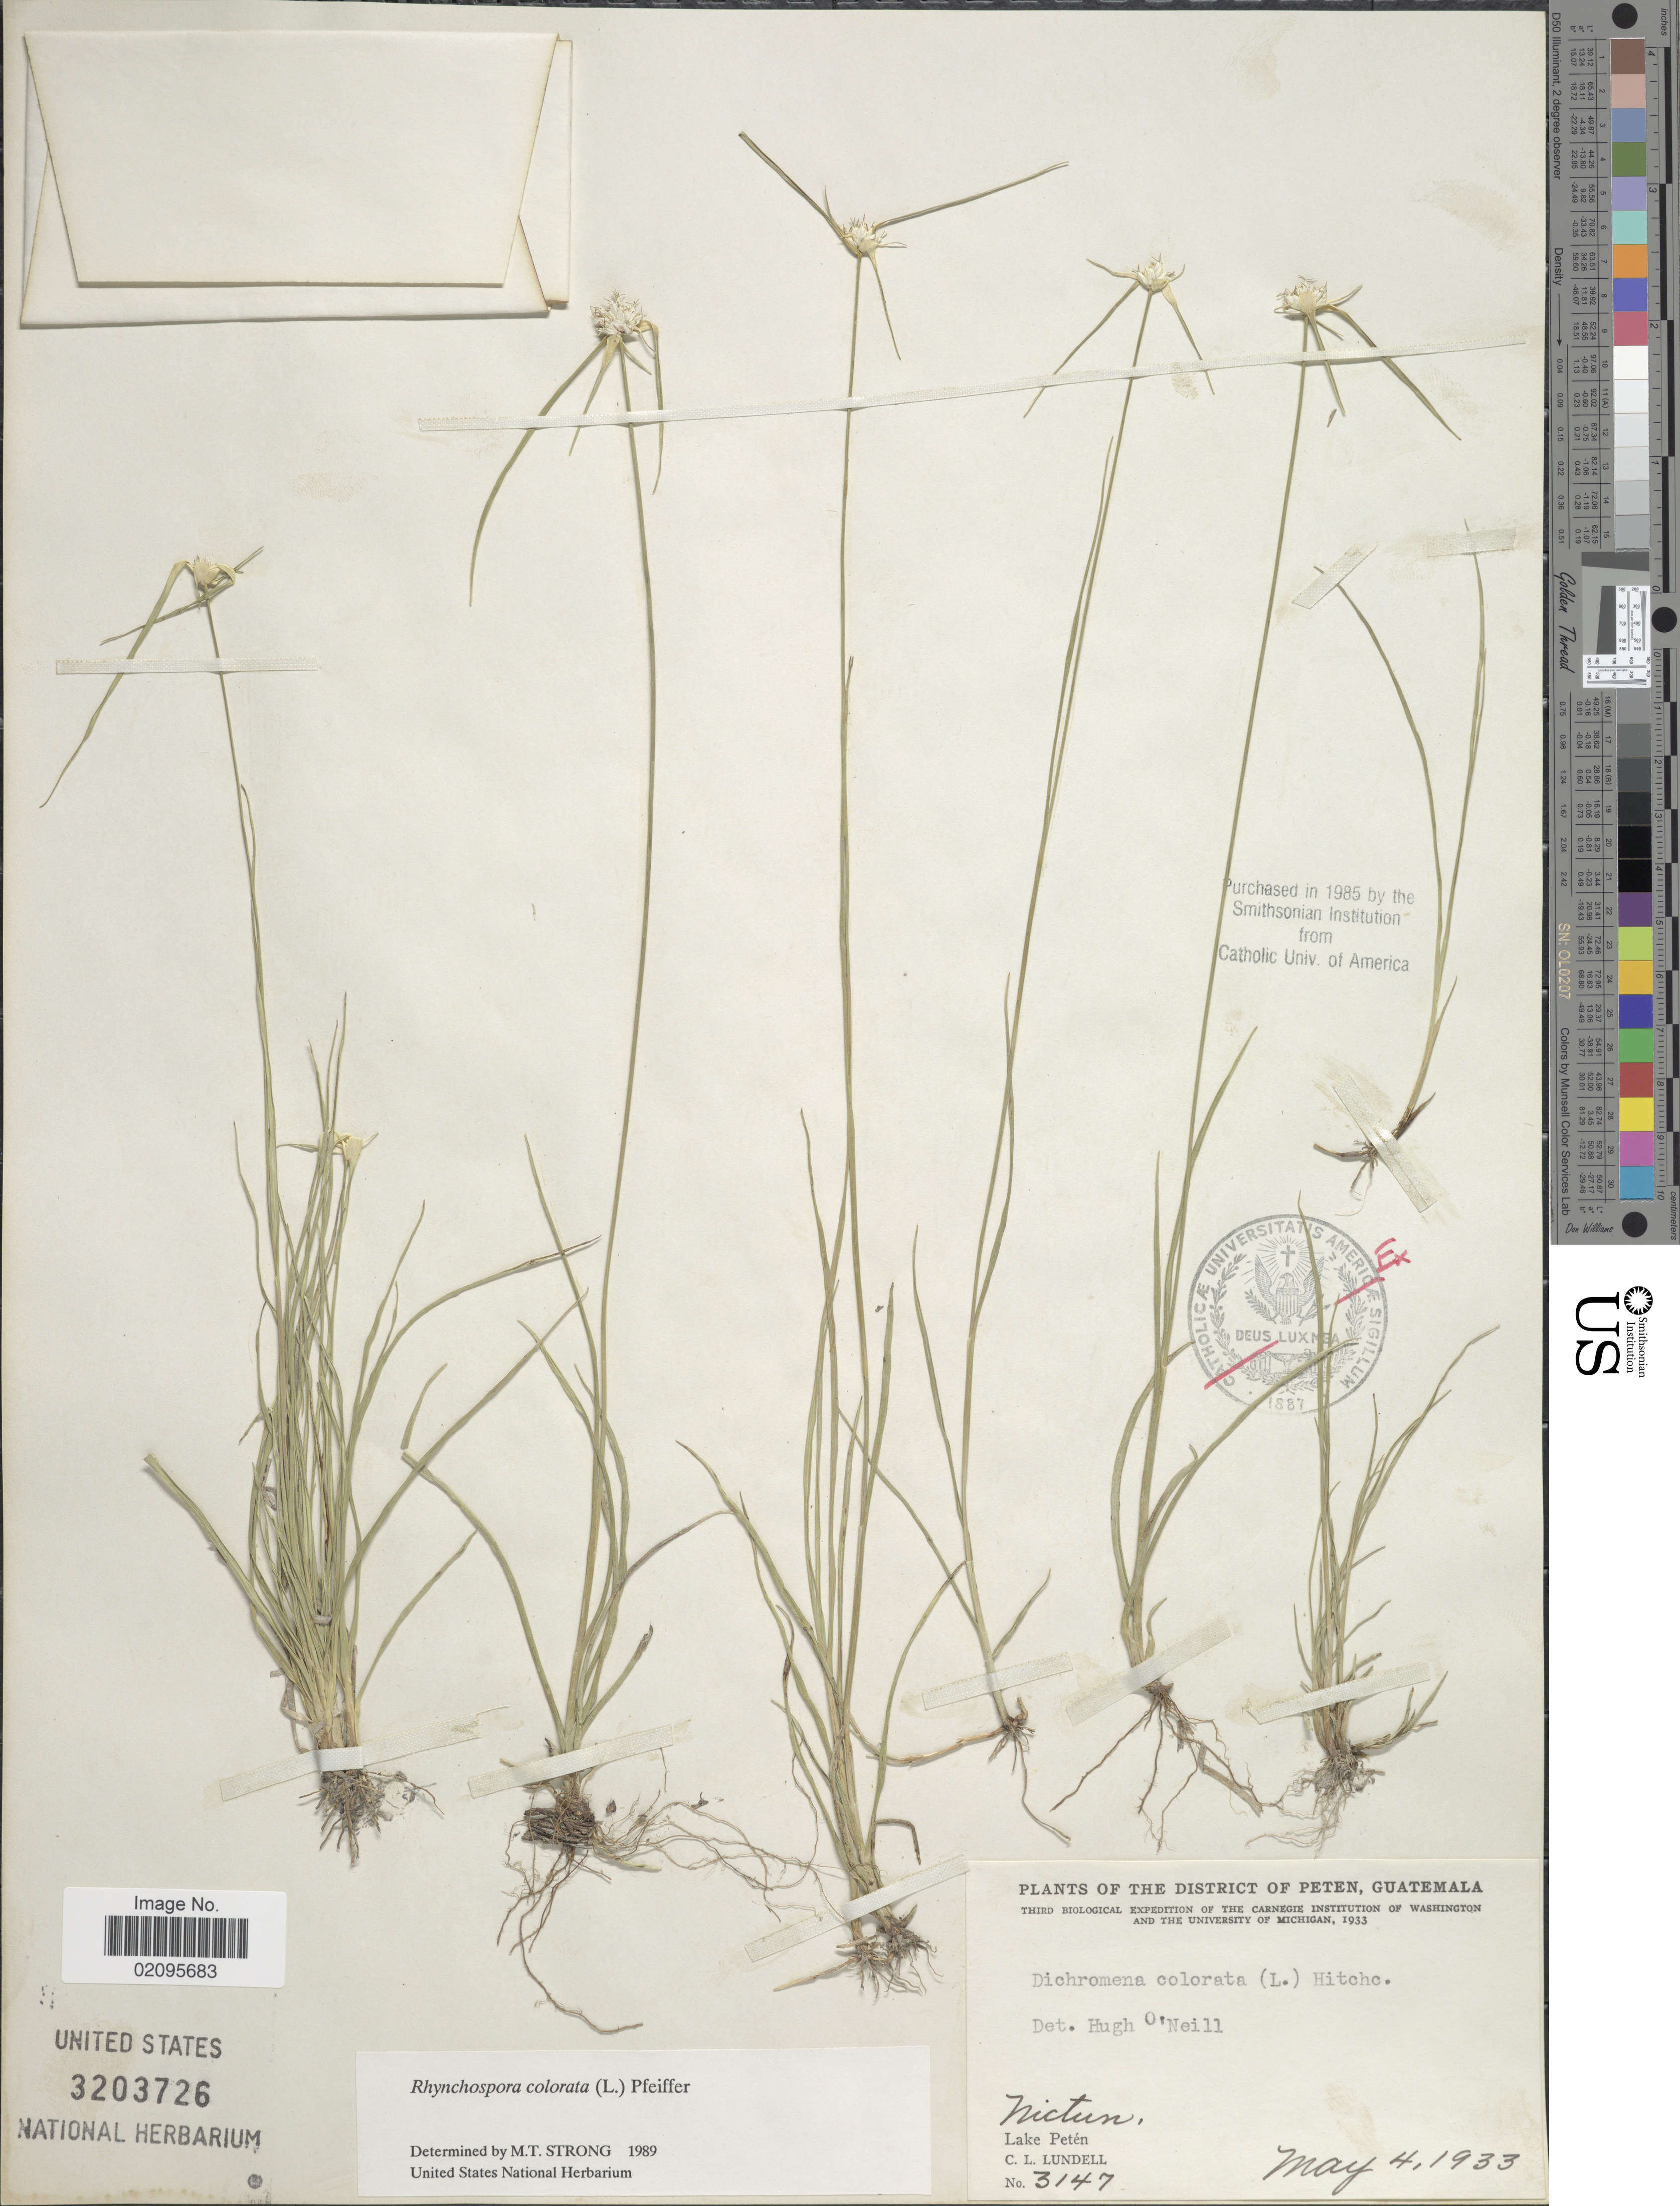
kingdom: Plantae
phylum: Tracheophyta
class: Liliopsida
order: Poales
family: Cyperaceae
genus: Rhynchospora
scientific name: Rhynchospora colorata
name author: (L.) H. Pfeiff.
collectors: C. L. Lundell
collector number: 3147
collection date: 1933-05-04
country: Guatemala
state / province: El Petén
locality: The District of Peten, Nictun, Lake Peten.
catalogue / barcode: US 3203726